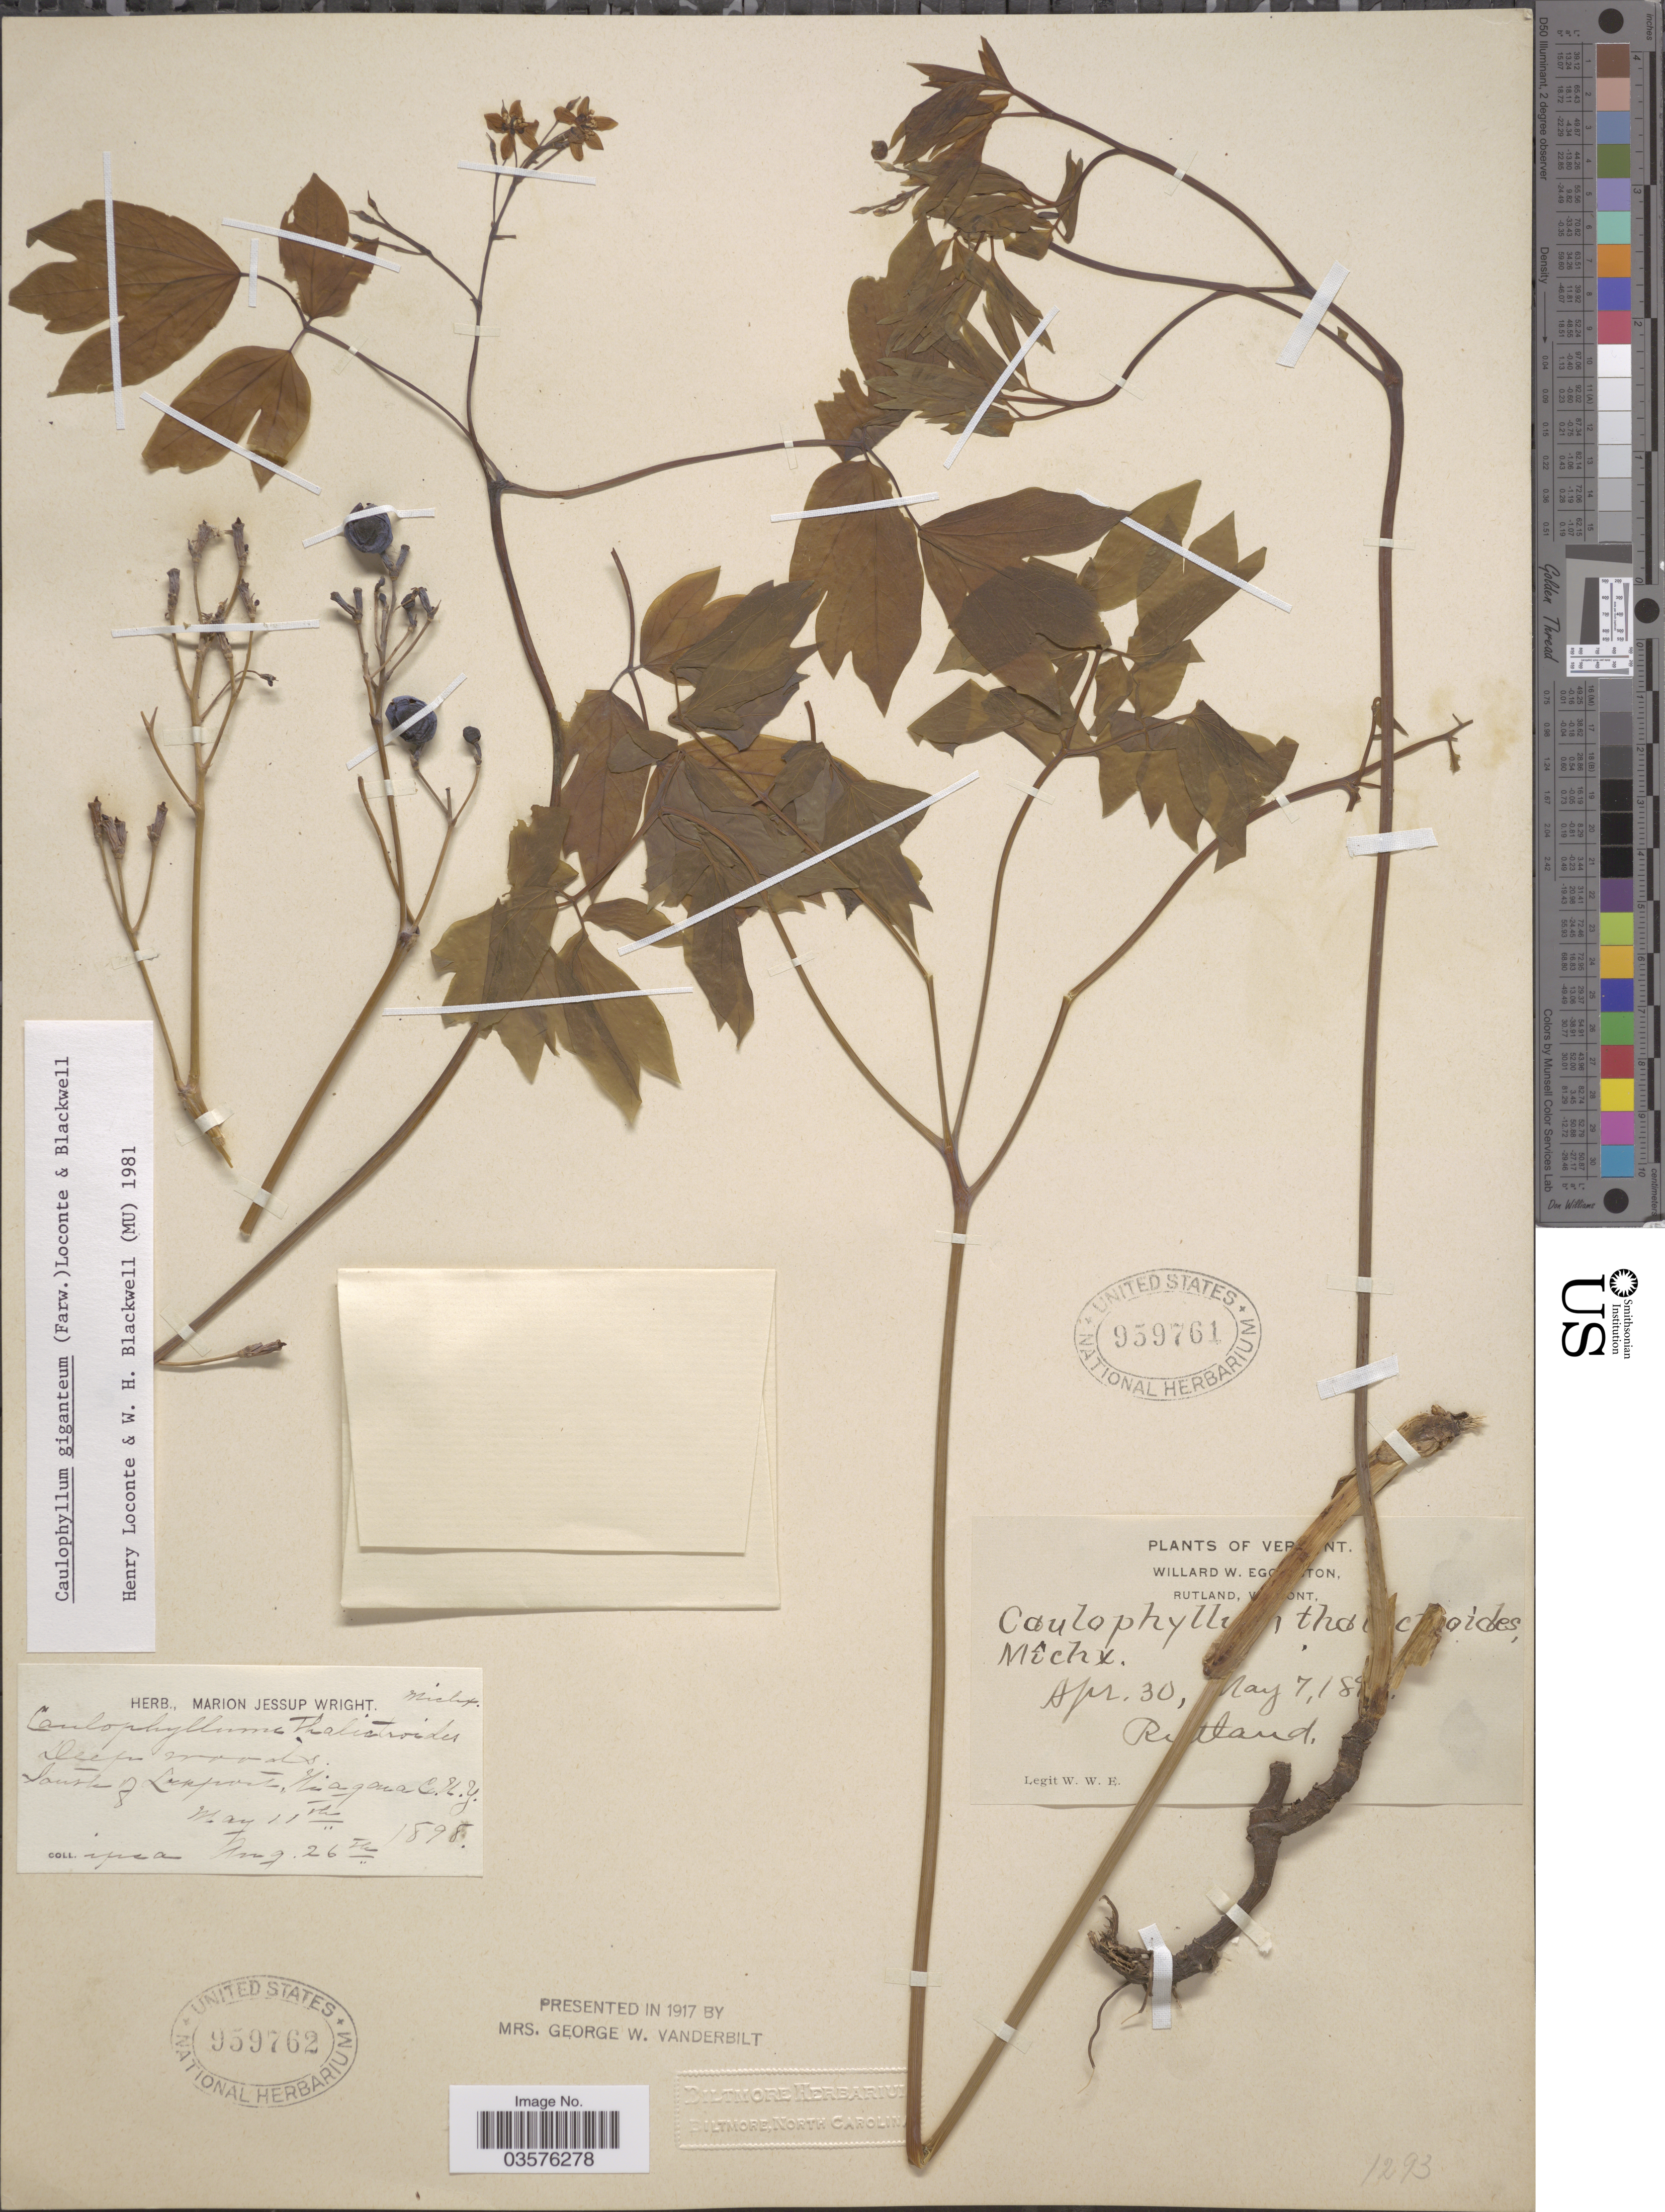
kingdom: Plantae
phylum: Tracheophyta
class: Magnoliopsida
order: Ranunculales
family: Berberidaceae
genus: Caulophyllum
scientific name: Caulophyllum giganteum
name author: (Farw.) Loconte & W.H. Blackw.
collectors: M. J. Wright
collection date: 1898-08-26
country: United States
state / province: New York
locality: South of Lockport, Niagara Co.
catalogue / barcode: US 959762-2